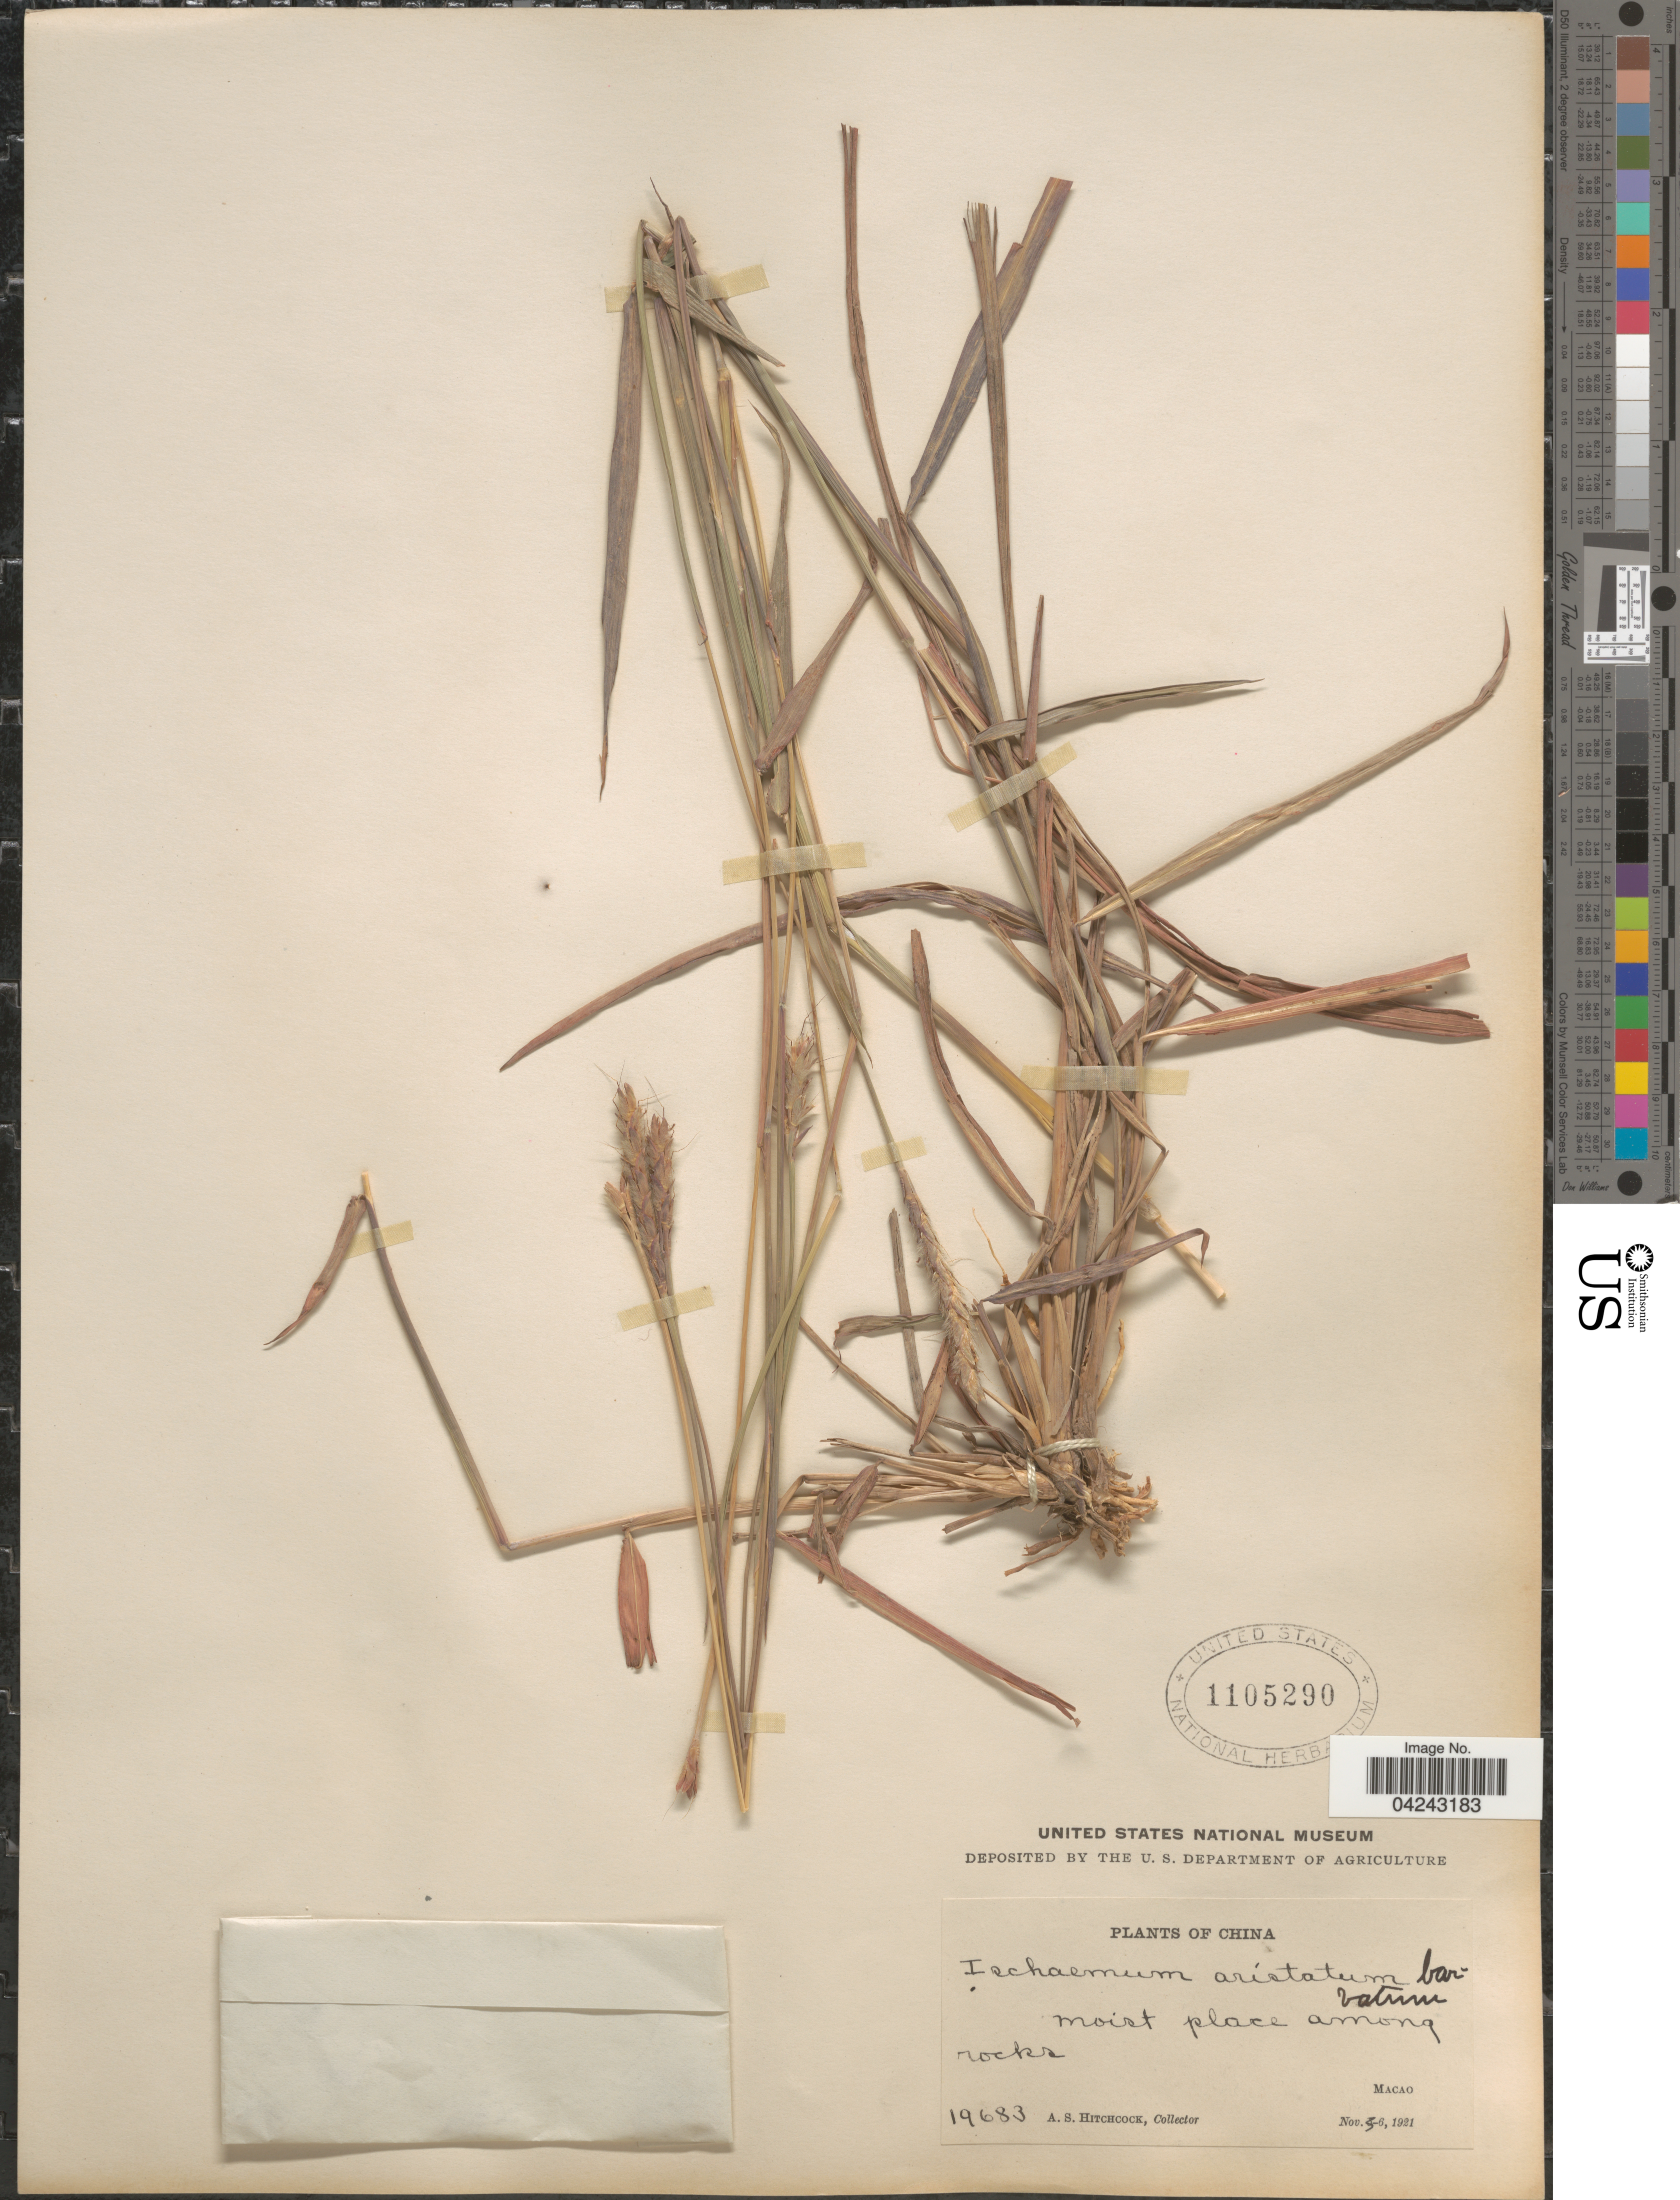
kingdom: Plantae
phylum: Tracheophyta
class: Liliopsida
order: Poales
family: Poaceae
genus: Ischaemum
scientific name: Ischaemum barbatum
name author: Blume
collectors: A. S. Hitchcock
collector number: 19683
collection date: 1921-11-06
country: China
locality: Macao.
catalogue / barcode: US 1105290